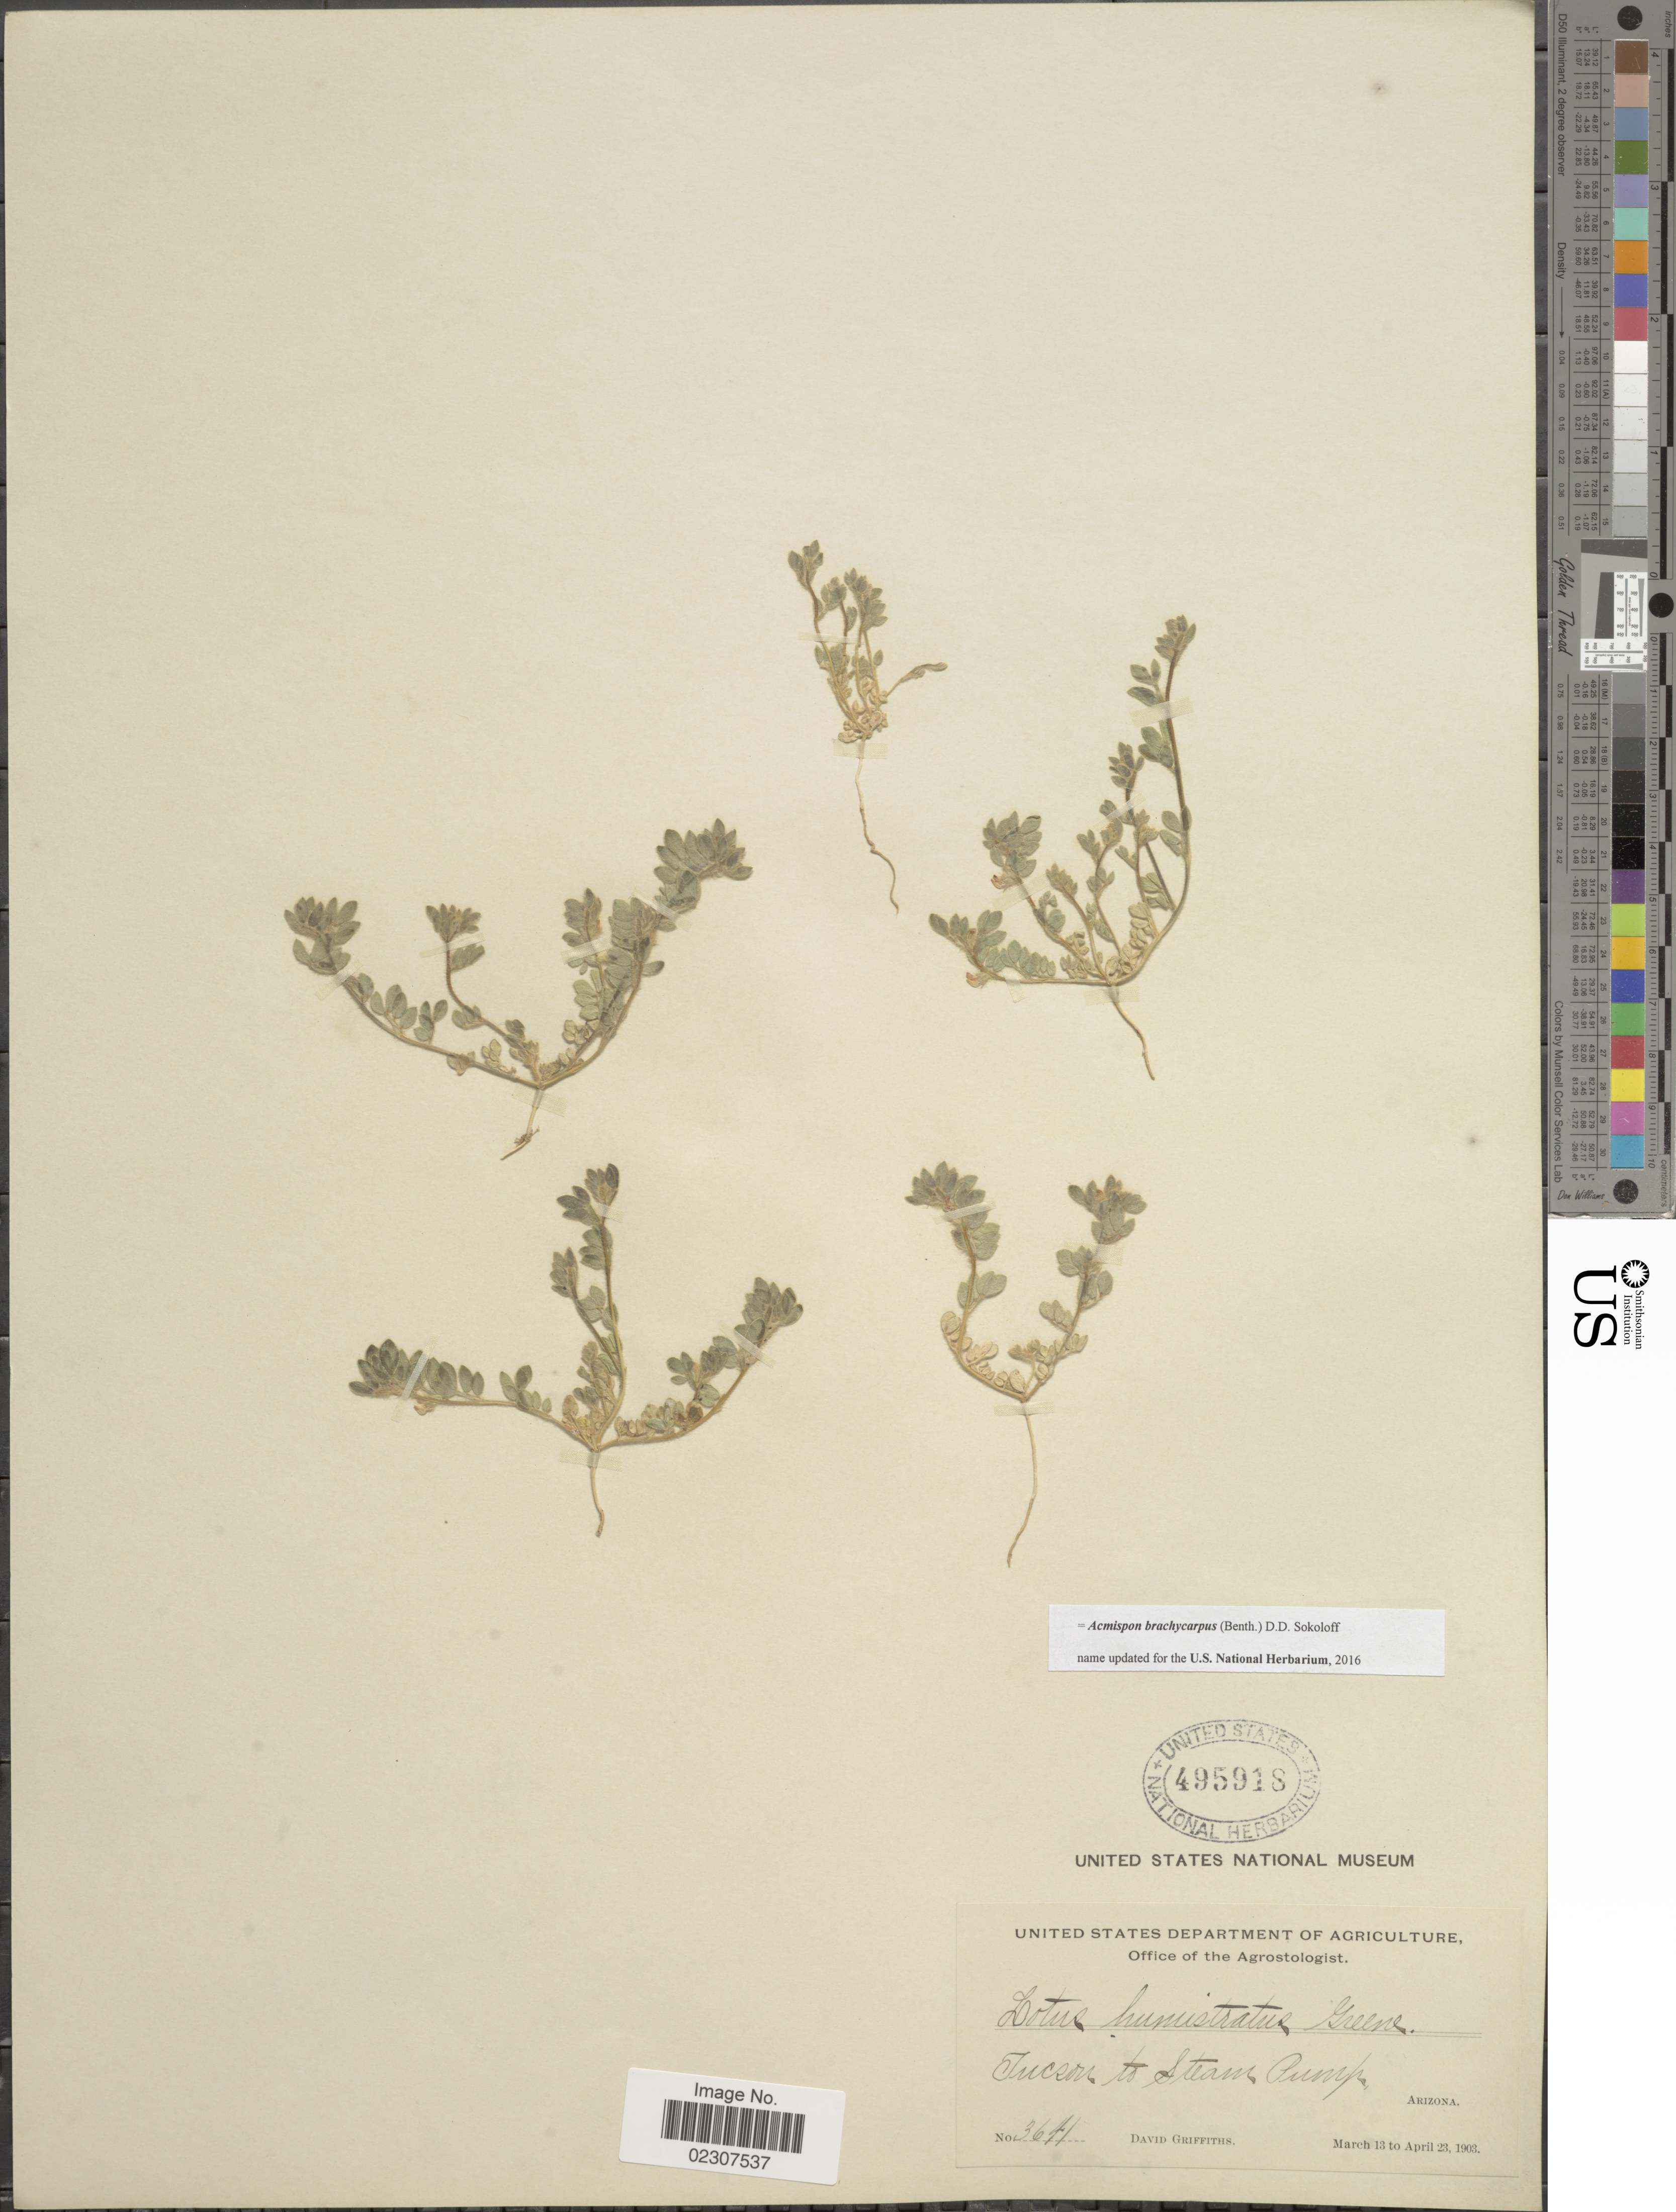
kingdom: Plantae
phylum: Tracheophyta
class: Magnoliopsida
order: Fabales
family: Fabaceae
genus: Acmispon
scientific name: Acmispon brachycarpus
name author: (Benth.) D.D. Sokoloff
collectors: D. Griffiths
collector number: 3641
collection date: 1903-03-13/1903-04-23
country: United States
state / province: Arizona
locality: Tucson to Steam Pump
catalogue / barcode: US 495918